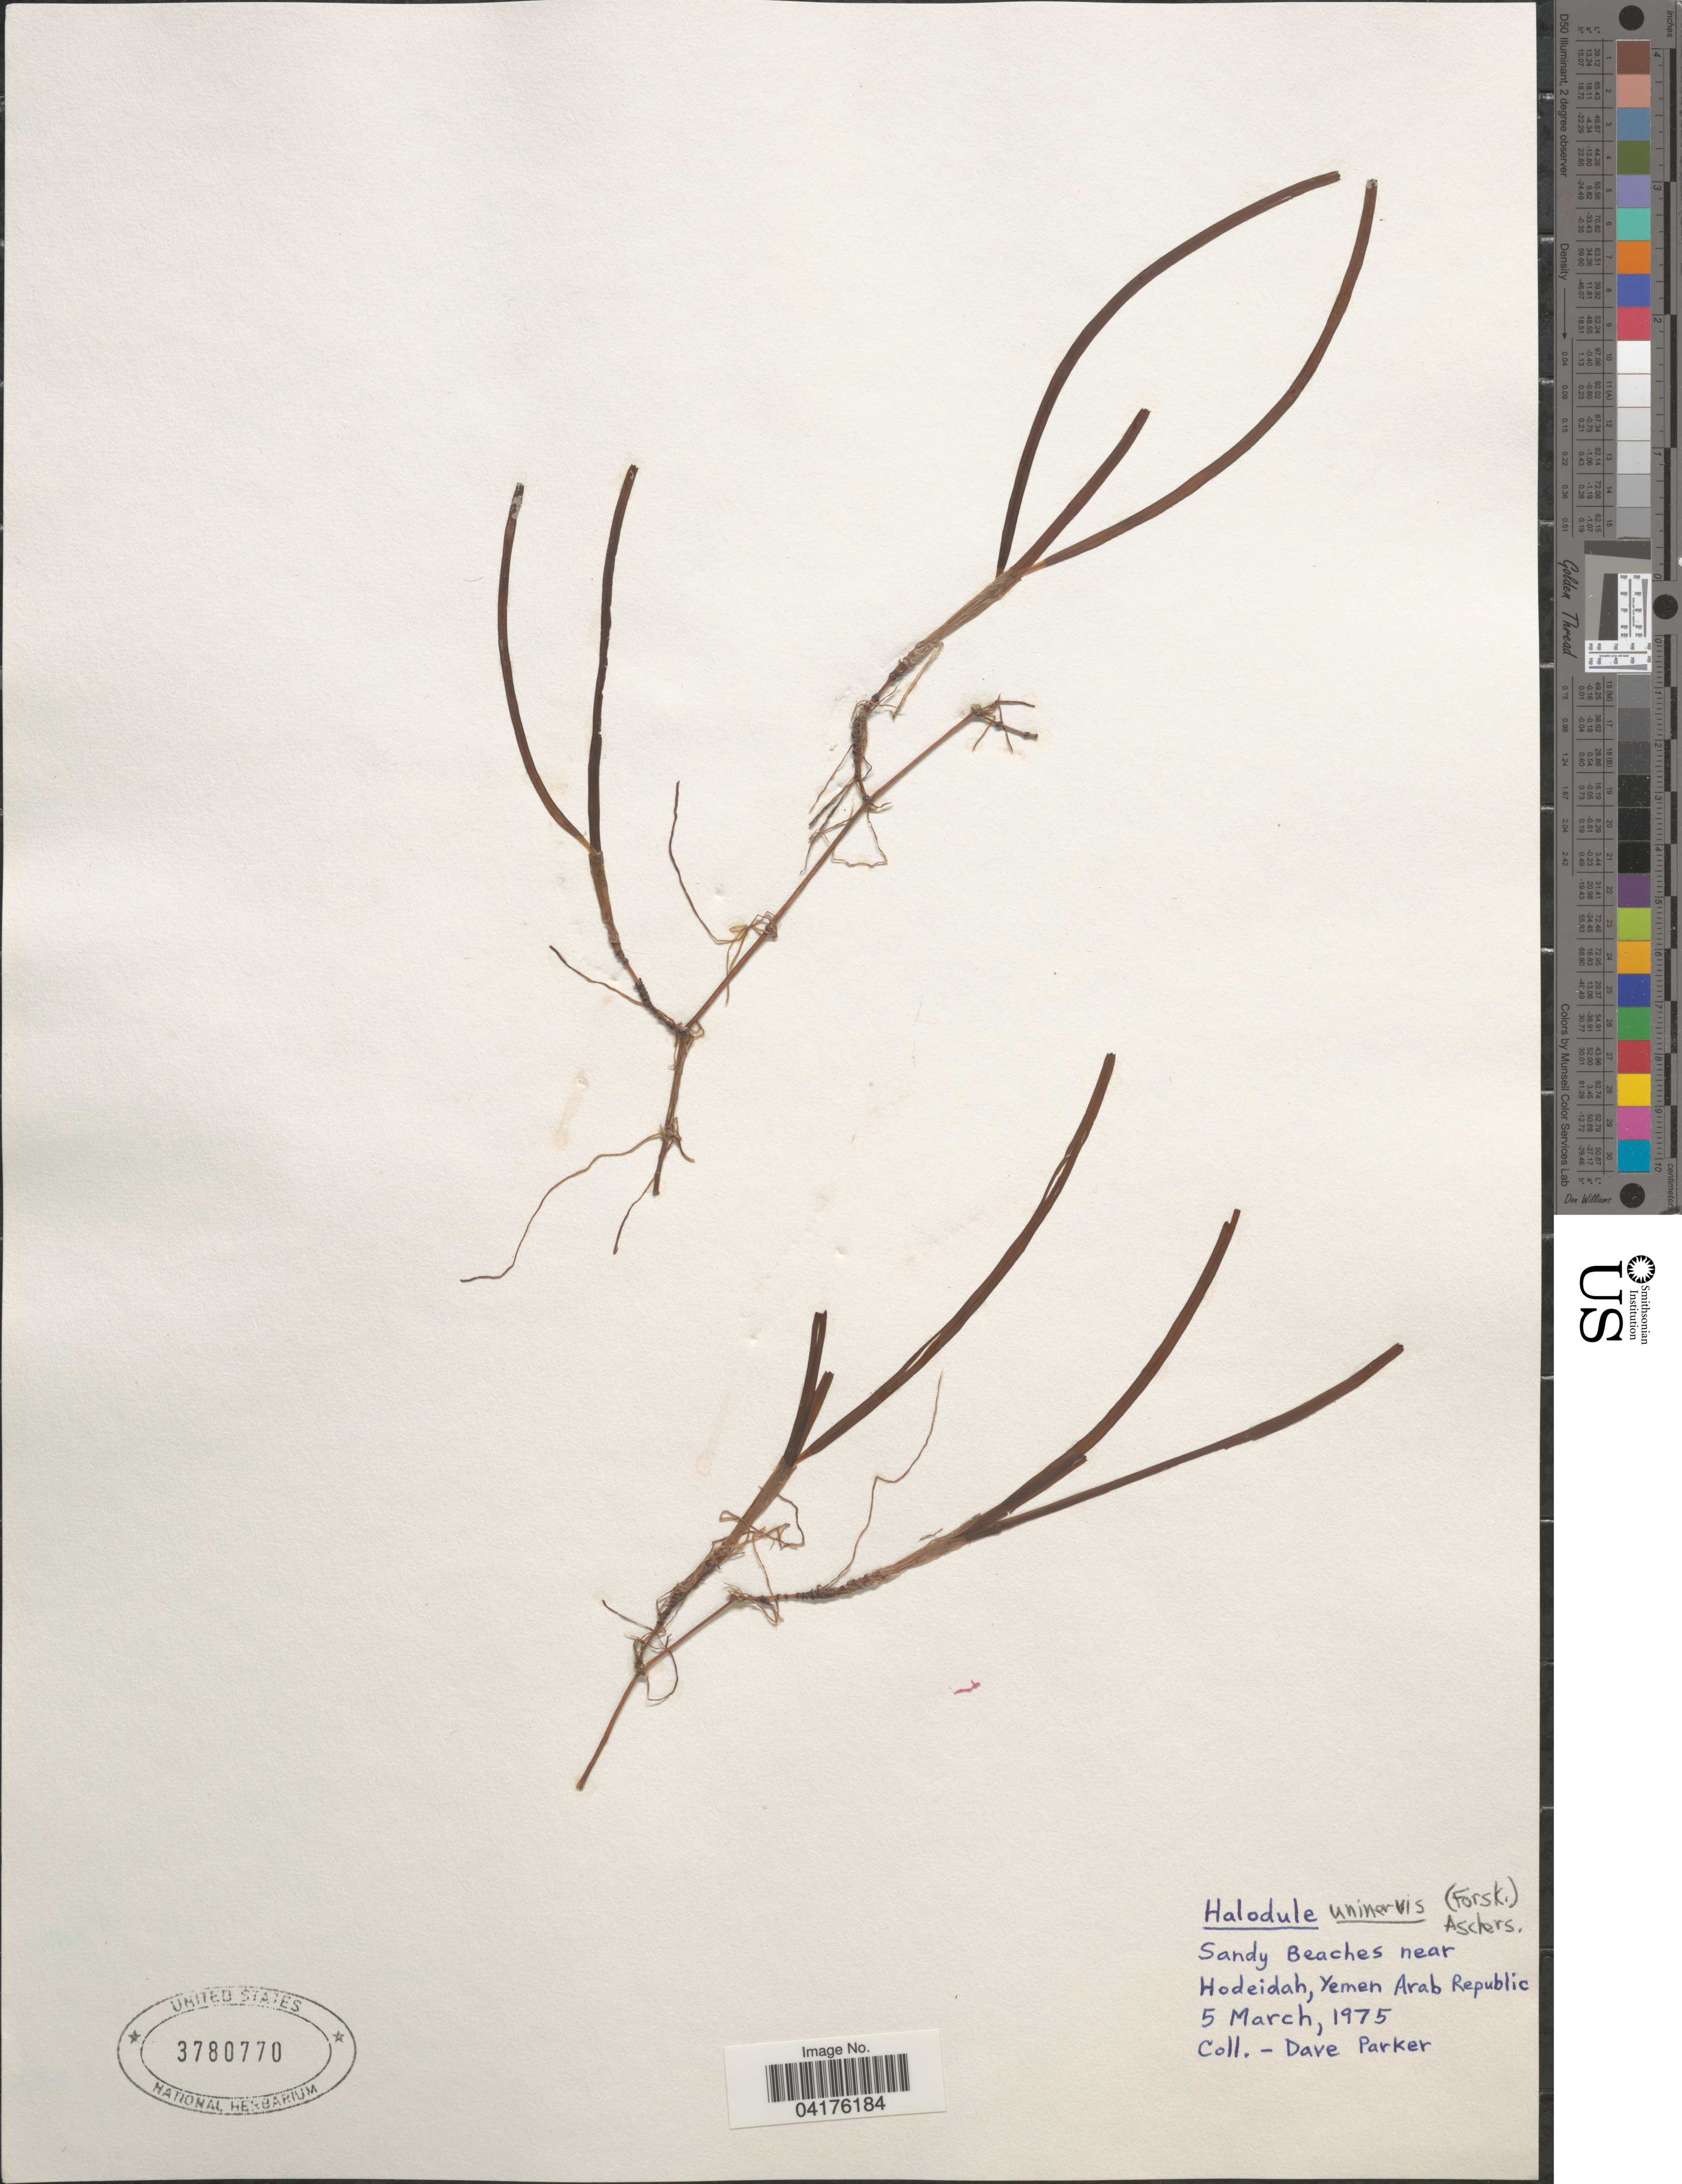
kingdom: Plantae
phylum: Tracheophyta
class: Liliopsida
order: Alismatales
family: Cymodoceaceae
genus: Halodule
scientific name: Halodule uninervis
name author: (Forssk.) Asch.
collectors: D. Parker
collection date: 1975-03-05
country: Yemen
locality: Sandy Beaches near Hodeidah, Yemen Arab Republic.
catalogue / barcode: US 3780770